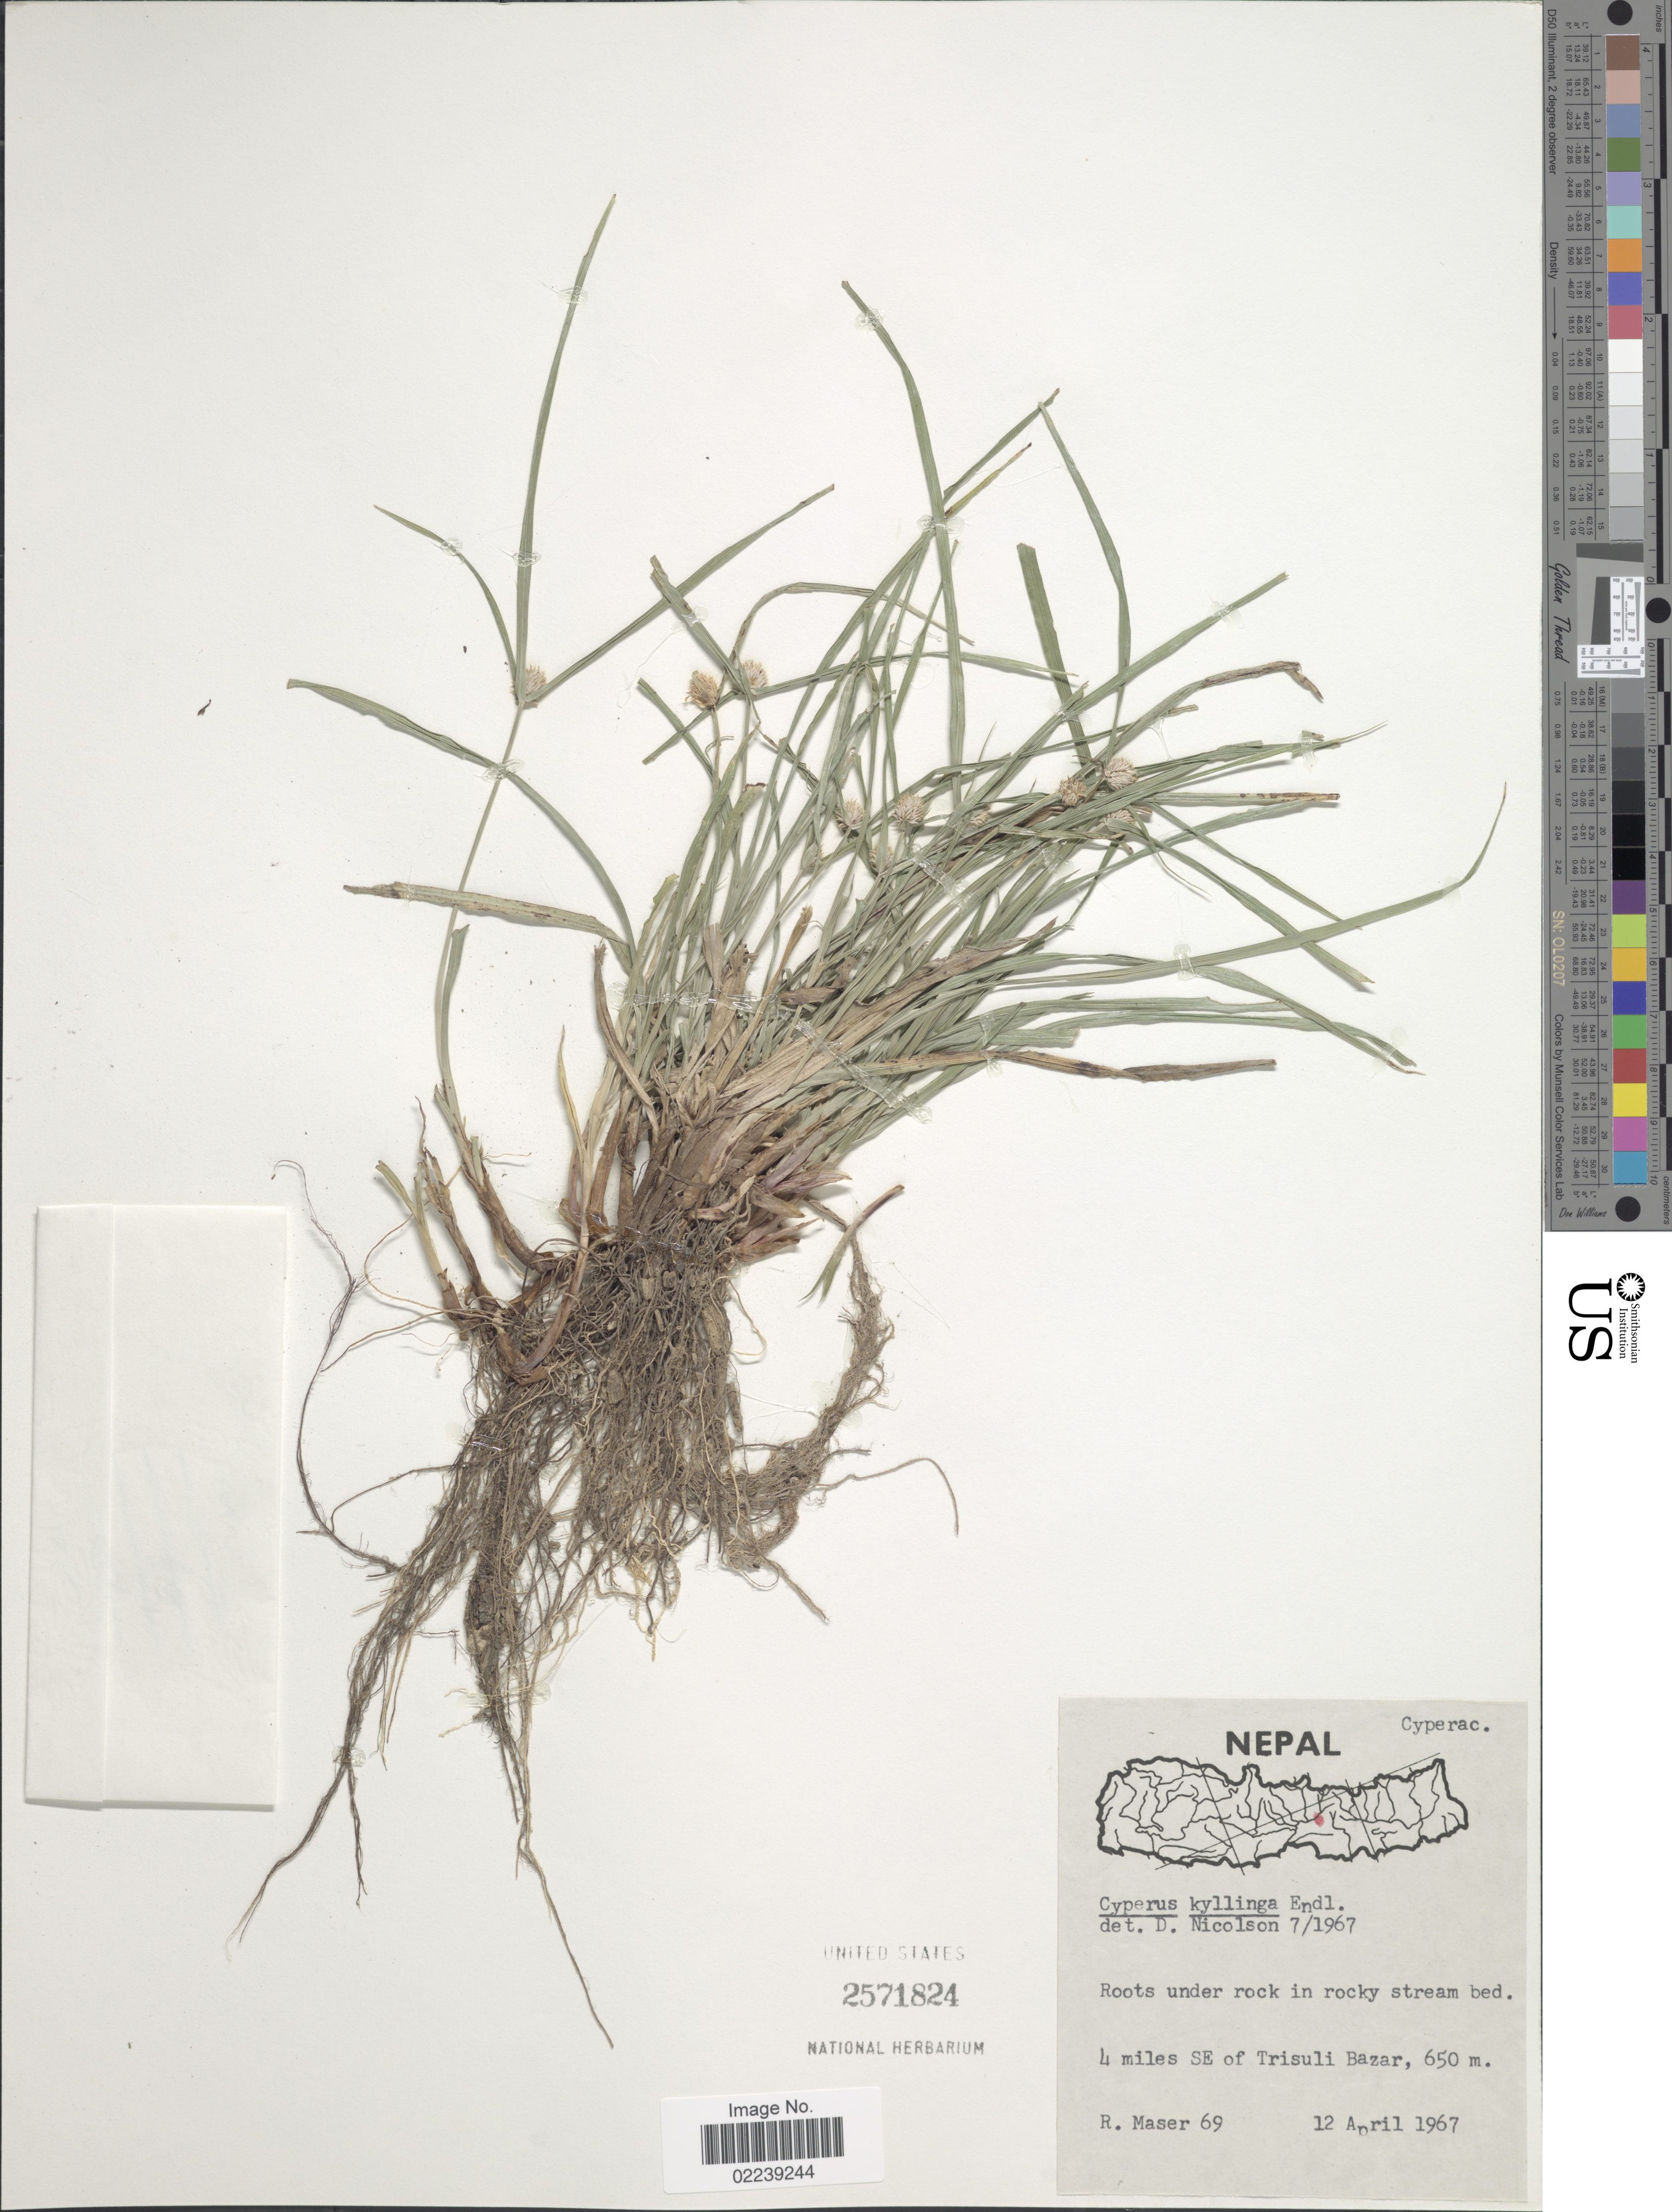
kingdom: Plantae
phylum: Tracheophyta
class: Liliopsida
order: Poales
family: Cyperaceae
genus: Cyperus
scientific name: Cyperus mindorensis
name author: (Steud.) Huygh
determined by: Strong, M. T., (US), Smithsonian Institution - National Museum of Natural History (UNITED STATES)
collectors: R. Maser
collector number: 69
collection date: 1967-04-12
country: Nepal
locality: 4 miles SE of Trisuli Bazar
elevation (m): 650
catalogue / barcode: US 2571824